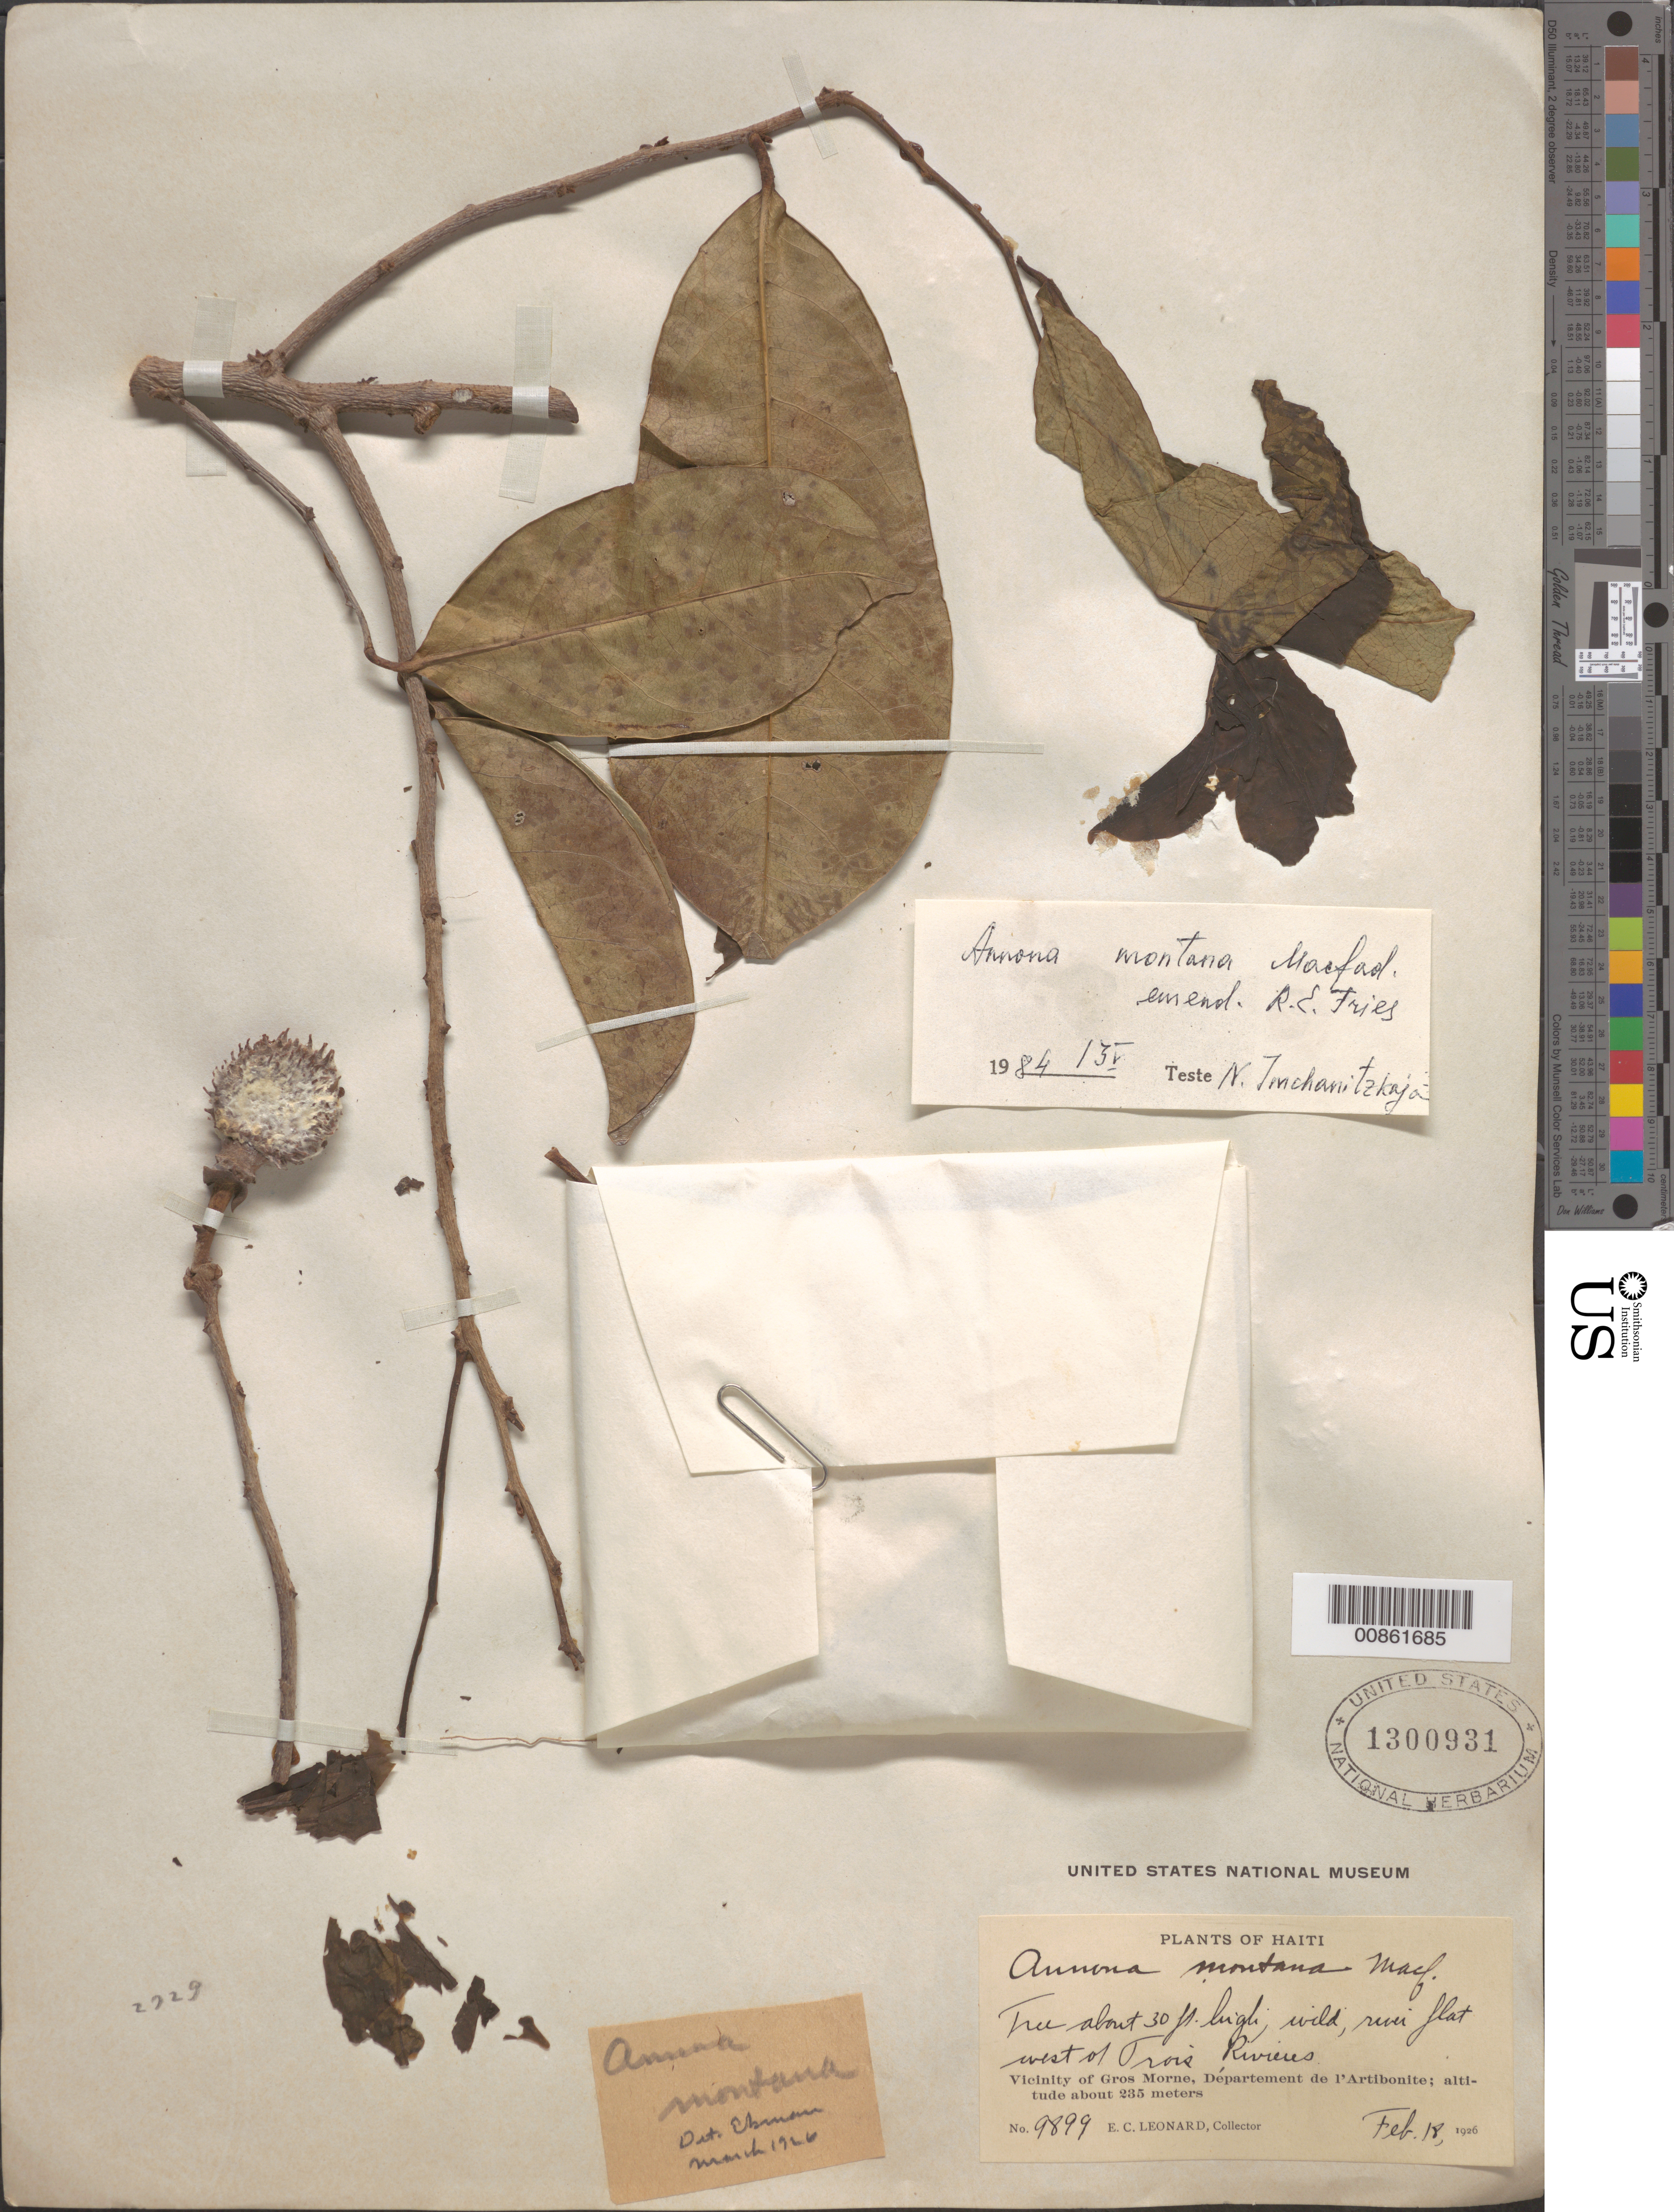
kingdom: Plantae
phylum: Tracheophyta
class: Magnoliopsida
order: Magnoliales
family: Annonaceae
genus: Annona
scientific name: Annona montana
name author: Macfad.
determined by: Imchanitzkaja, N.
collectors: E. C. Leonard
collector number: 9899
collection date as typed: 18 Feb 1926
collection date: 1926-02-18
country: Haiti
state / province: Artibonite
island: Hispaniola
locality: Vicinity of Gros Morne, river flat west of Trois Rivières.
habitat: River flat.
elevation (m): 235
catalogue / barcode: US 1300931